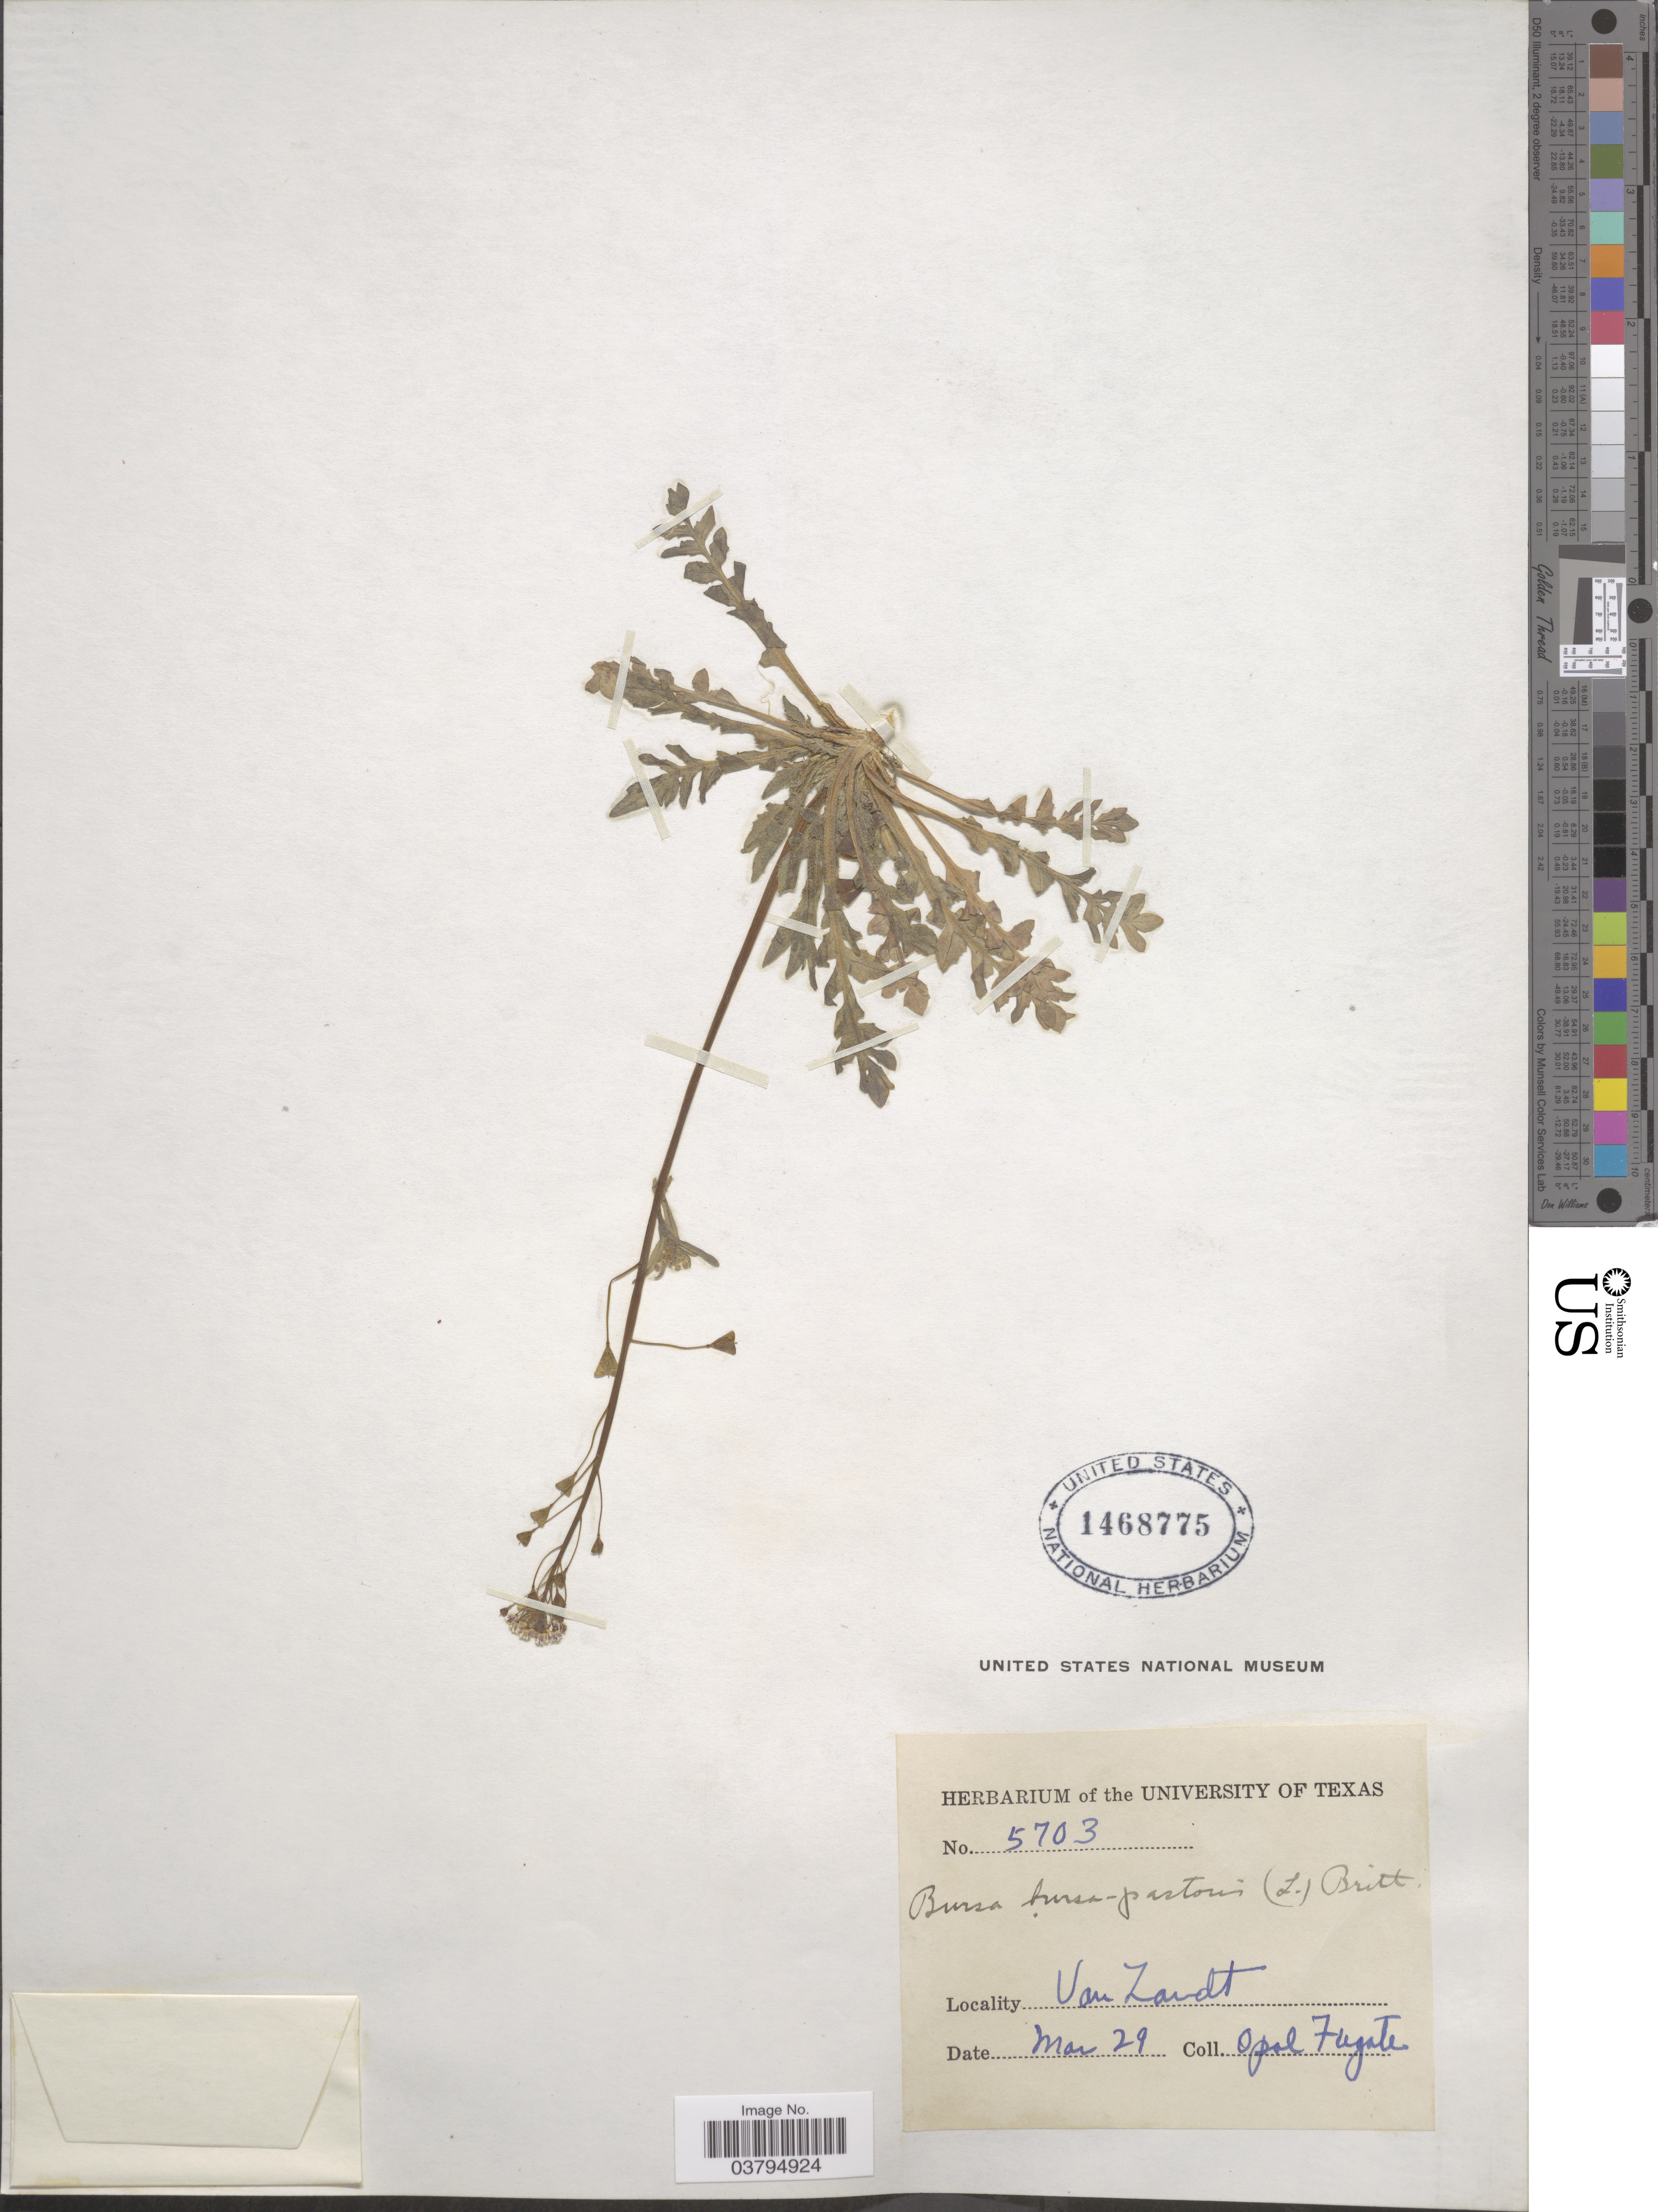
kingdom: Plantae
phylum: Tracheophyta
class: Magnoliopsida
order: Brassicales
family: Brassicaceae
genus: Capsella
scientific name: Capsella bursa-pastoris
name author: (L.) Medik.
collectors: O. Fugate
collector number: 5703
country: United States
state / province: Texas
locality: Van Zandt.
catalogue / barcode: US 1468775